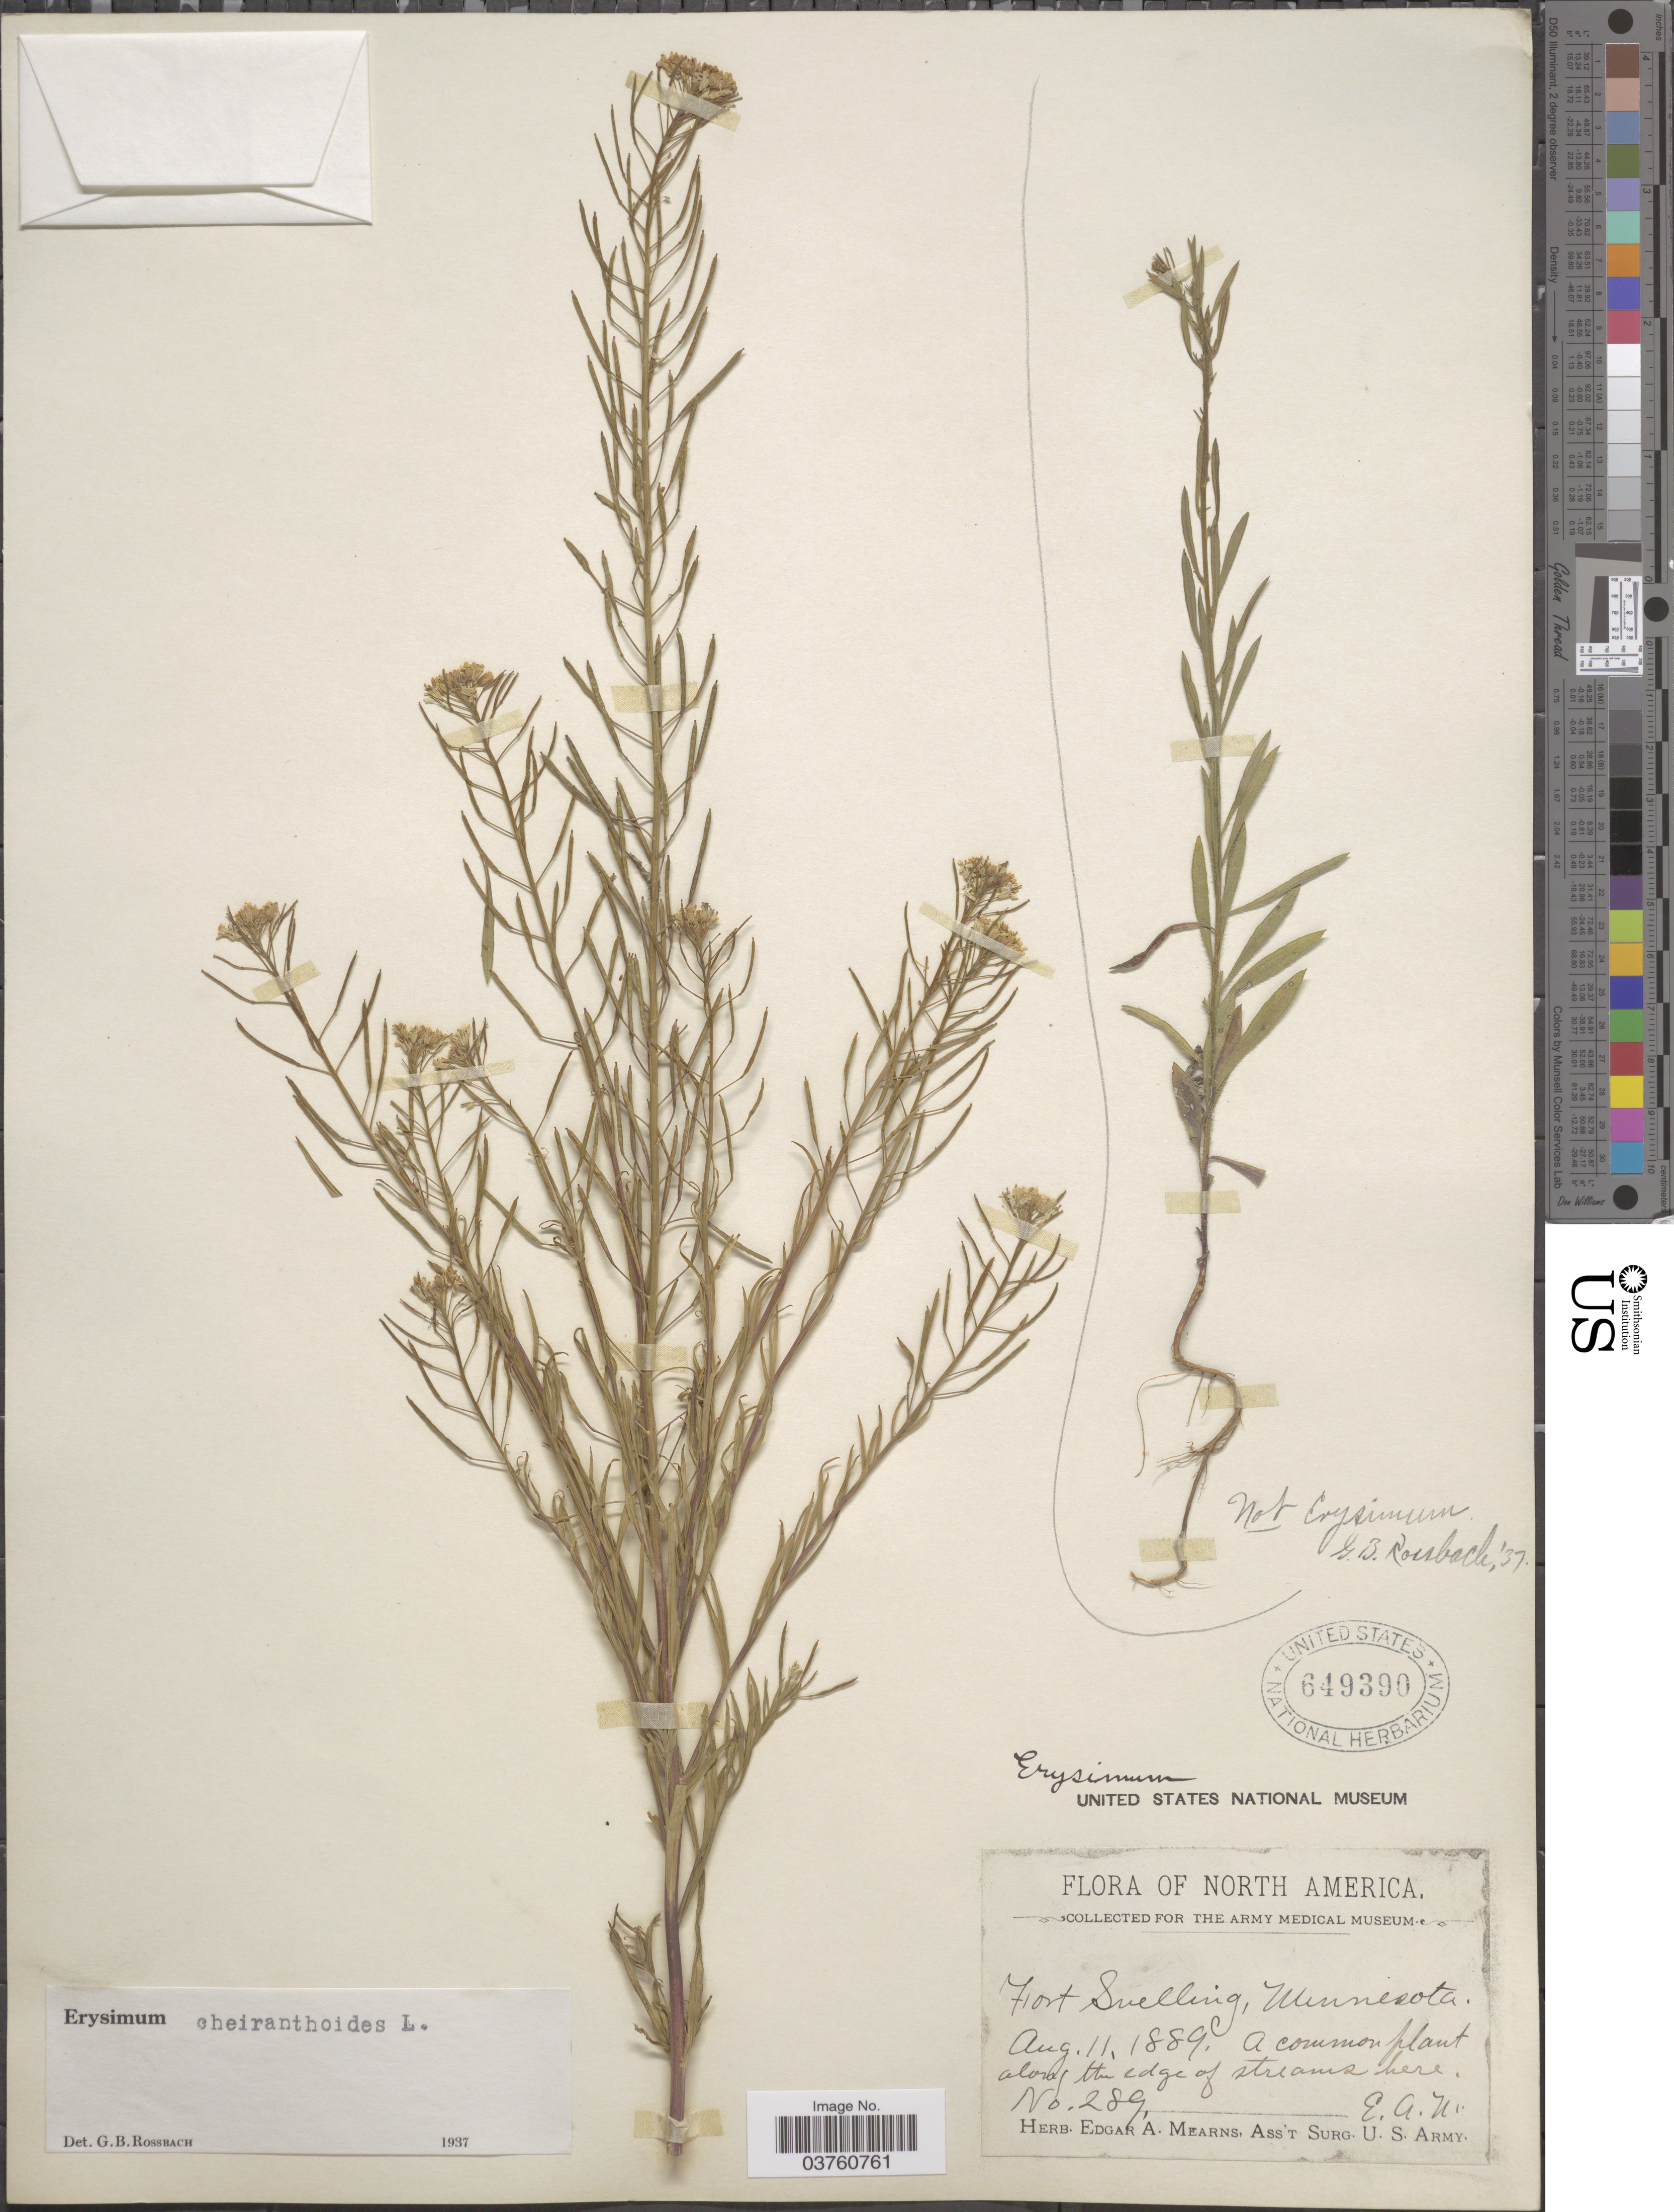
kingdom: Plantae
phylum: Tracheophyta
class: Magnoliopsida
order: Brassicales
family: Brassicaceae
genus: Erysimum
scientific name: Erysimum cheiranthoides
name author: L.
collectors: E. A. Mearns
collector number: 289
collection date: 1889-08-11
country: United States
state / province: Minnesota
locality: Fort Snelling.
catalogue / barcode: US 649390